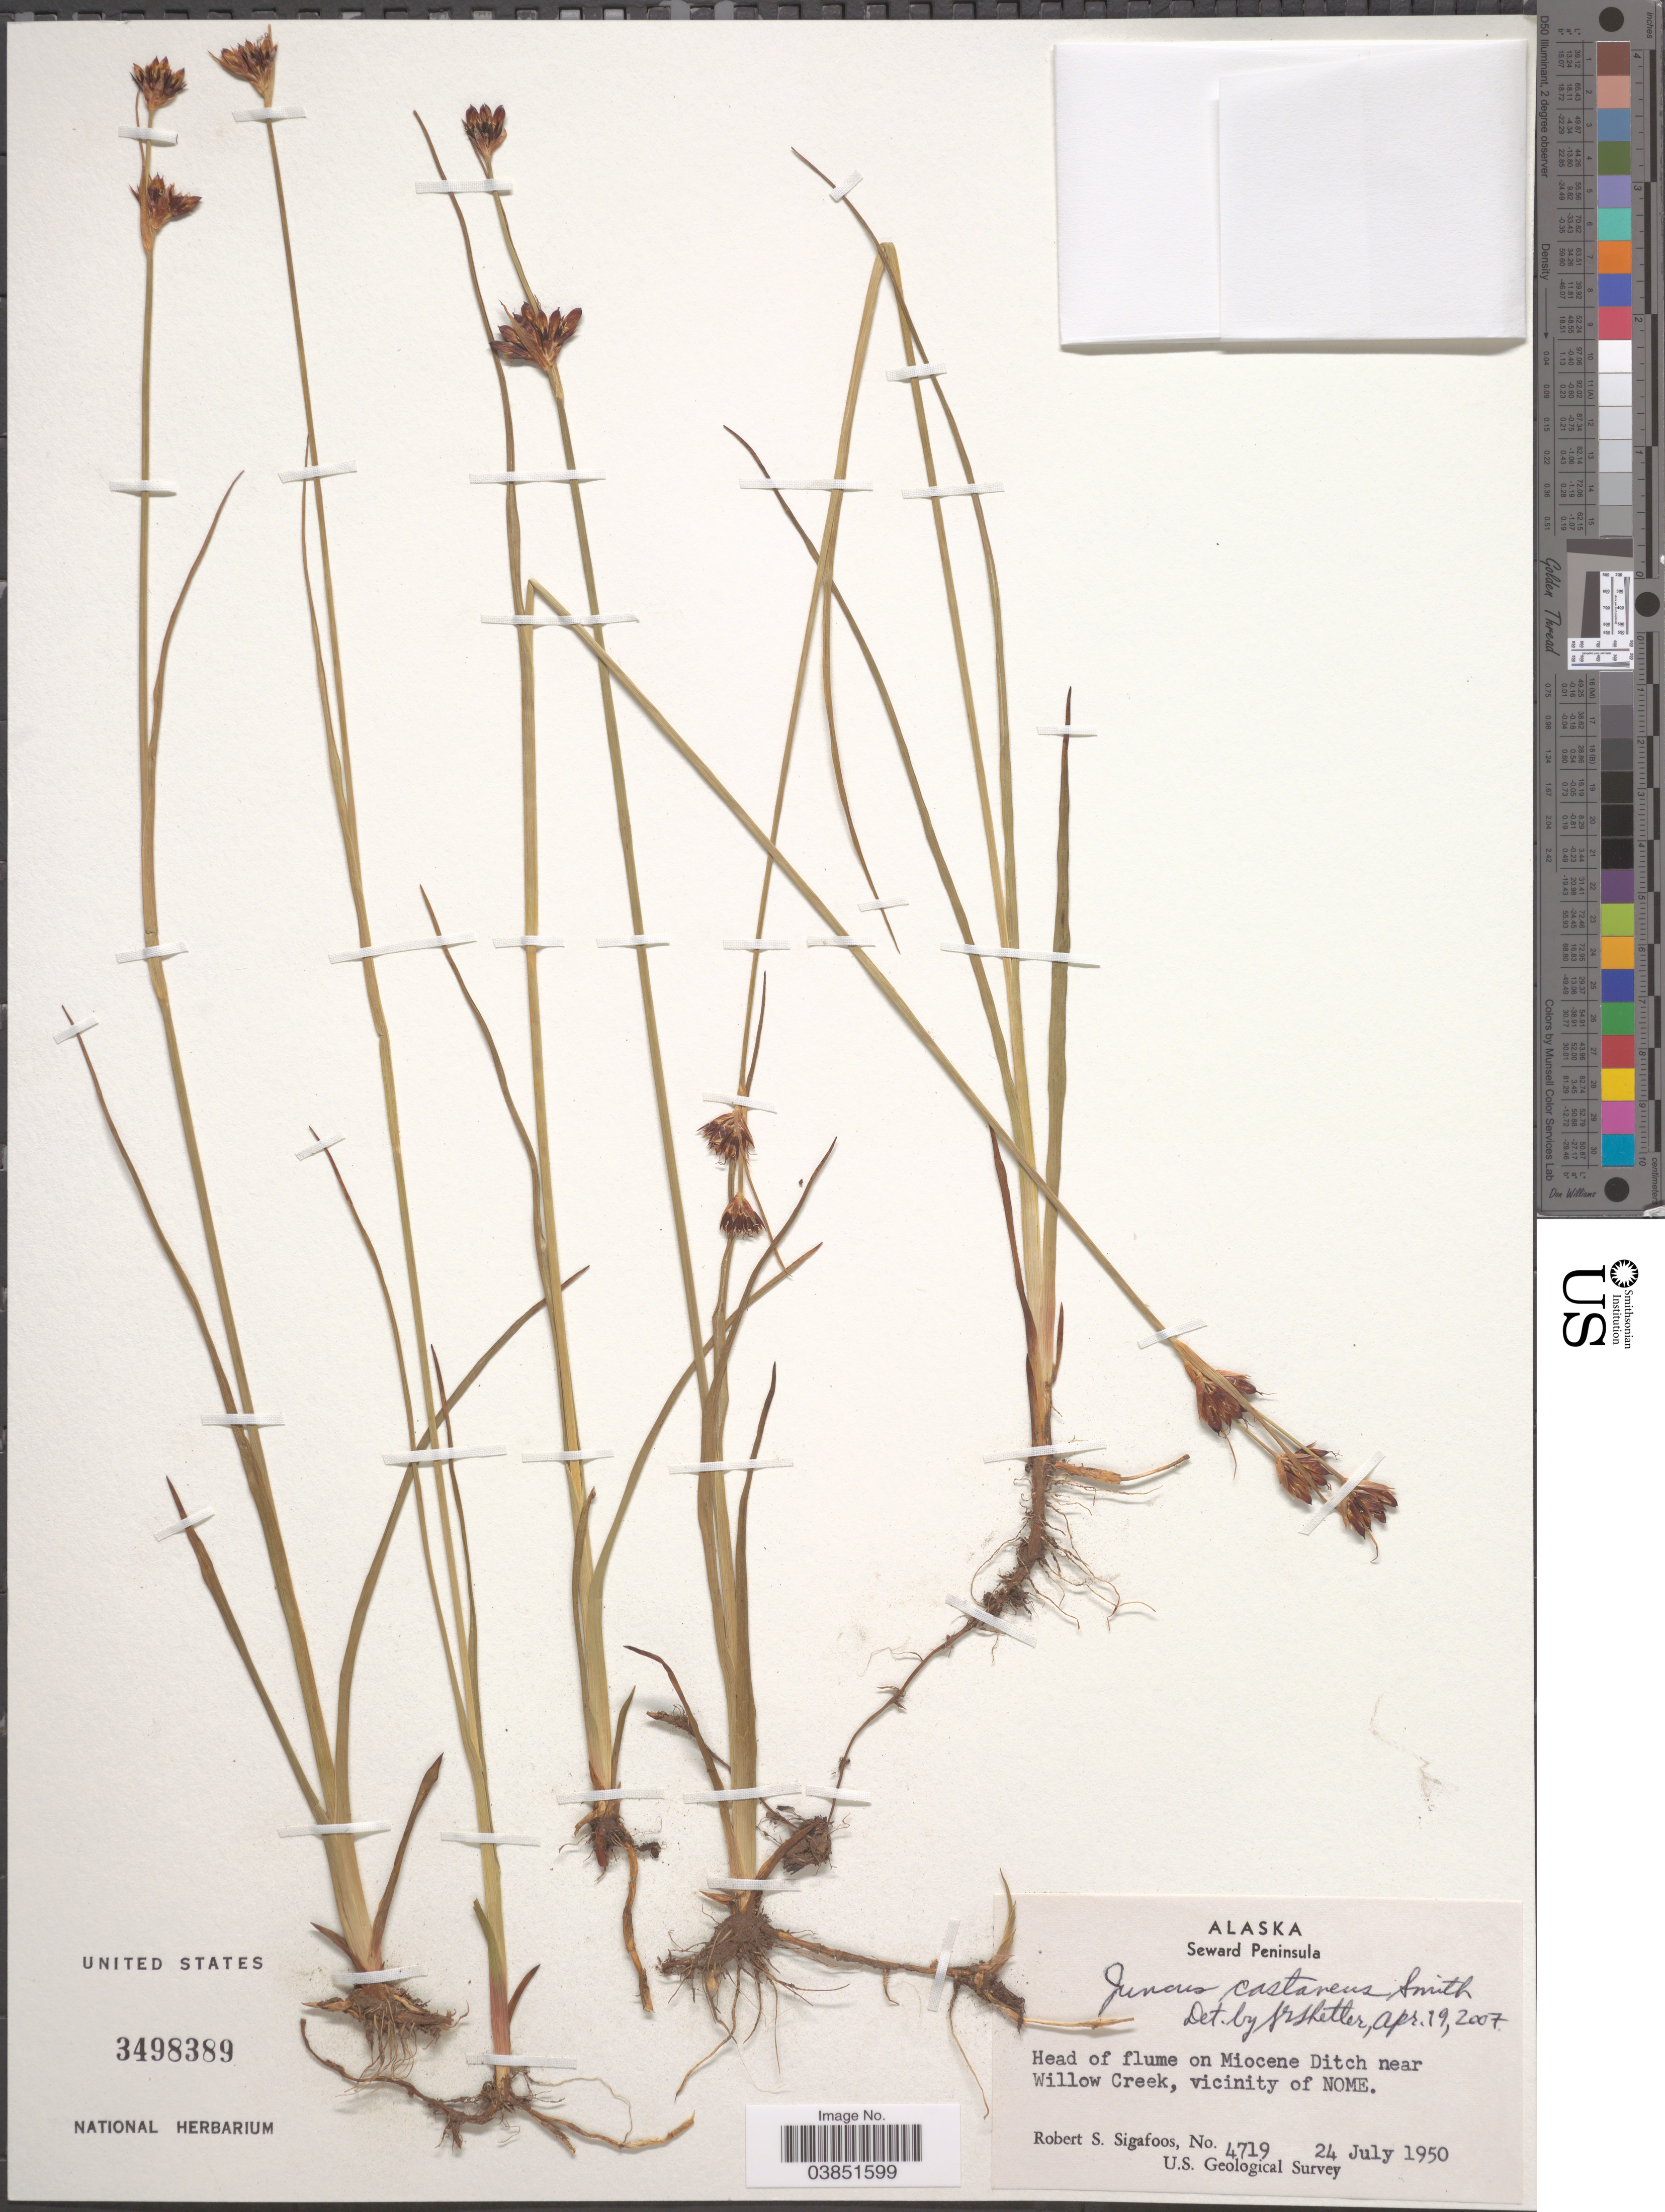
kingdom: Plantae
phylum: Tracheophyta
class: Liliopsida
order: Poales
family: Juncaceae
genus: Juncus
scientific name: Juncus castaneus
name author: Sm.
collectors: R. Sigafoos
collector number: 4719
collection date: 1950-07-24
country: United States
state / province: Alaska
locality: Seward Peninsula. Head of flume on Miocene Ditch near Willow Creek, vicinity of Nome.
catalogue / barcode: US 3498389